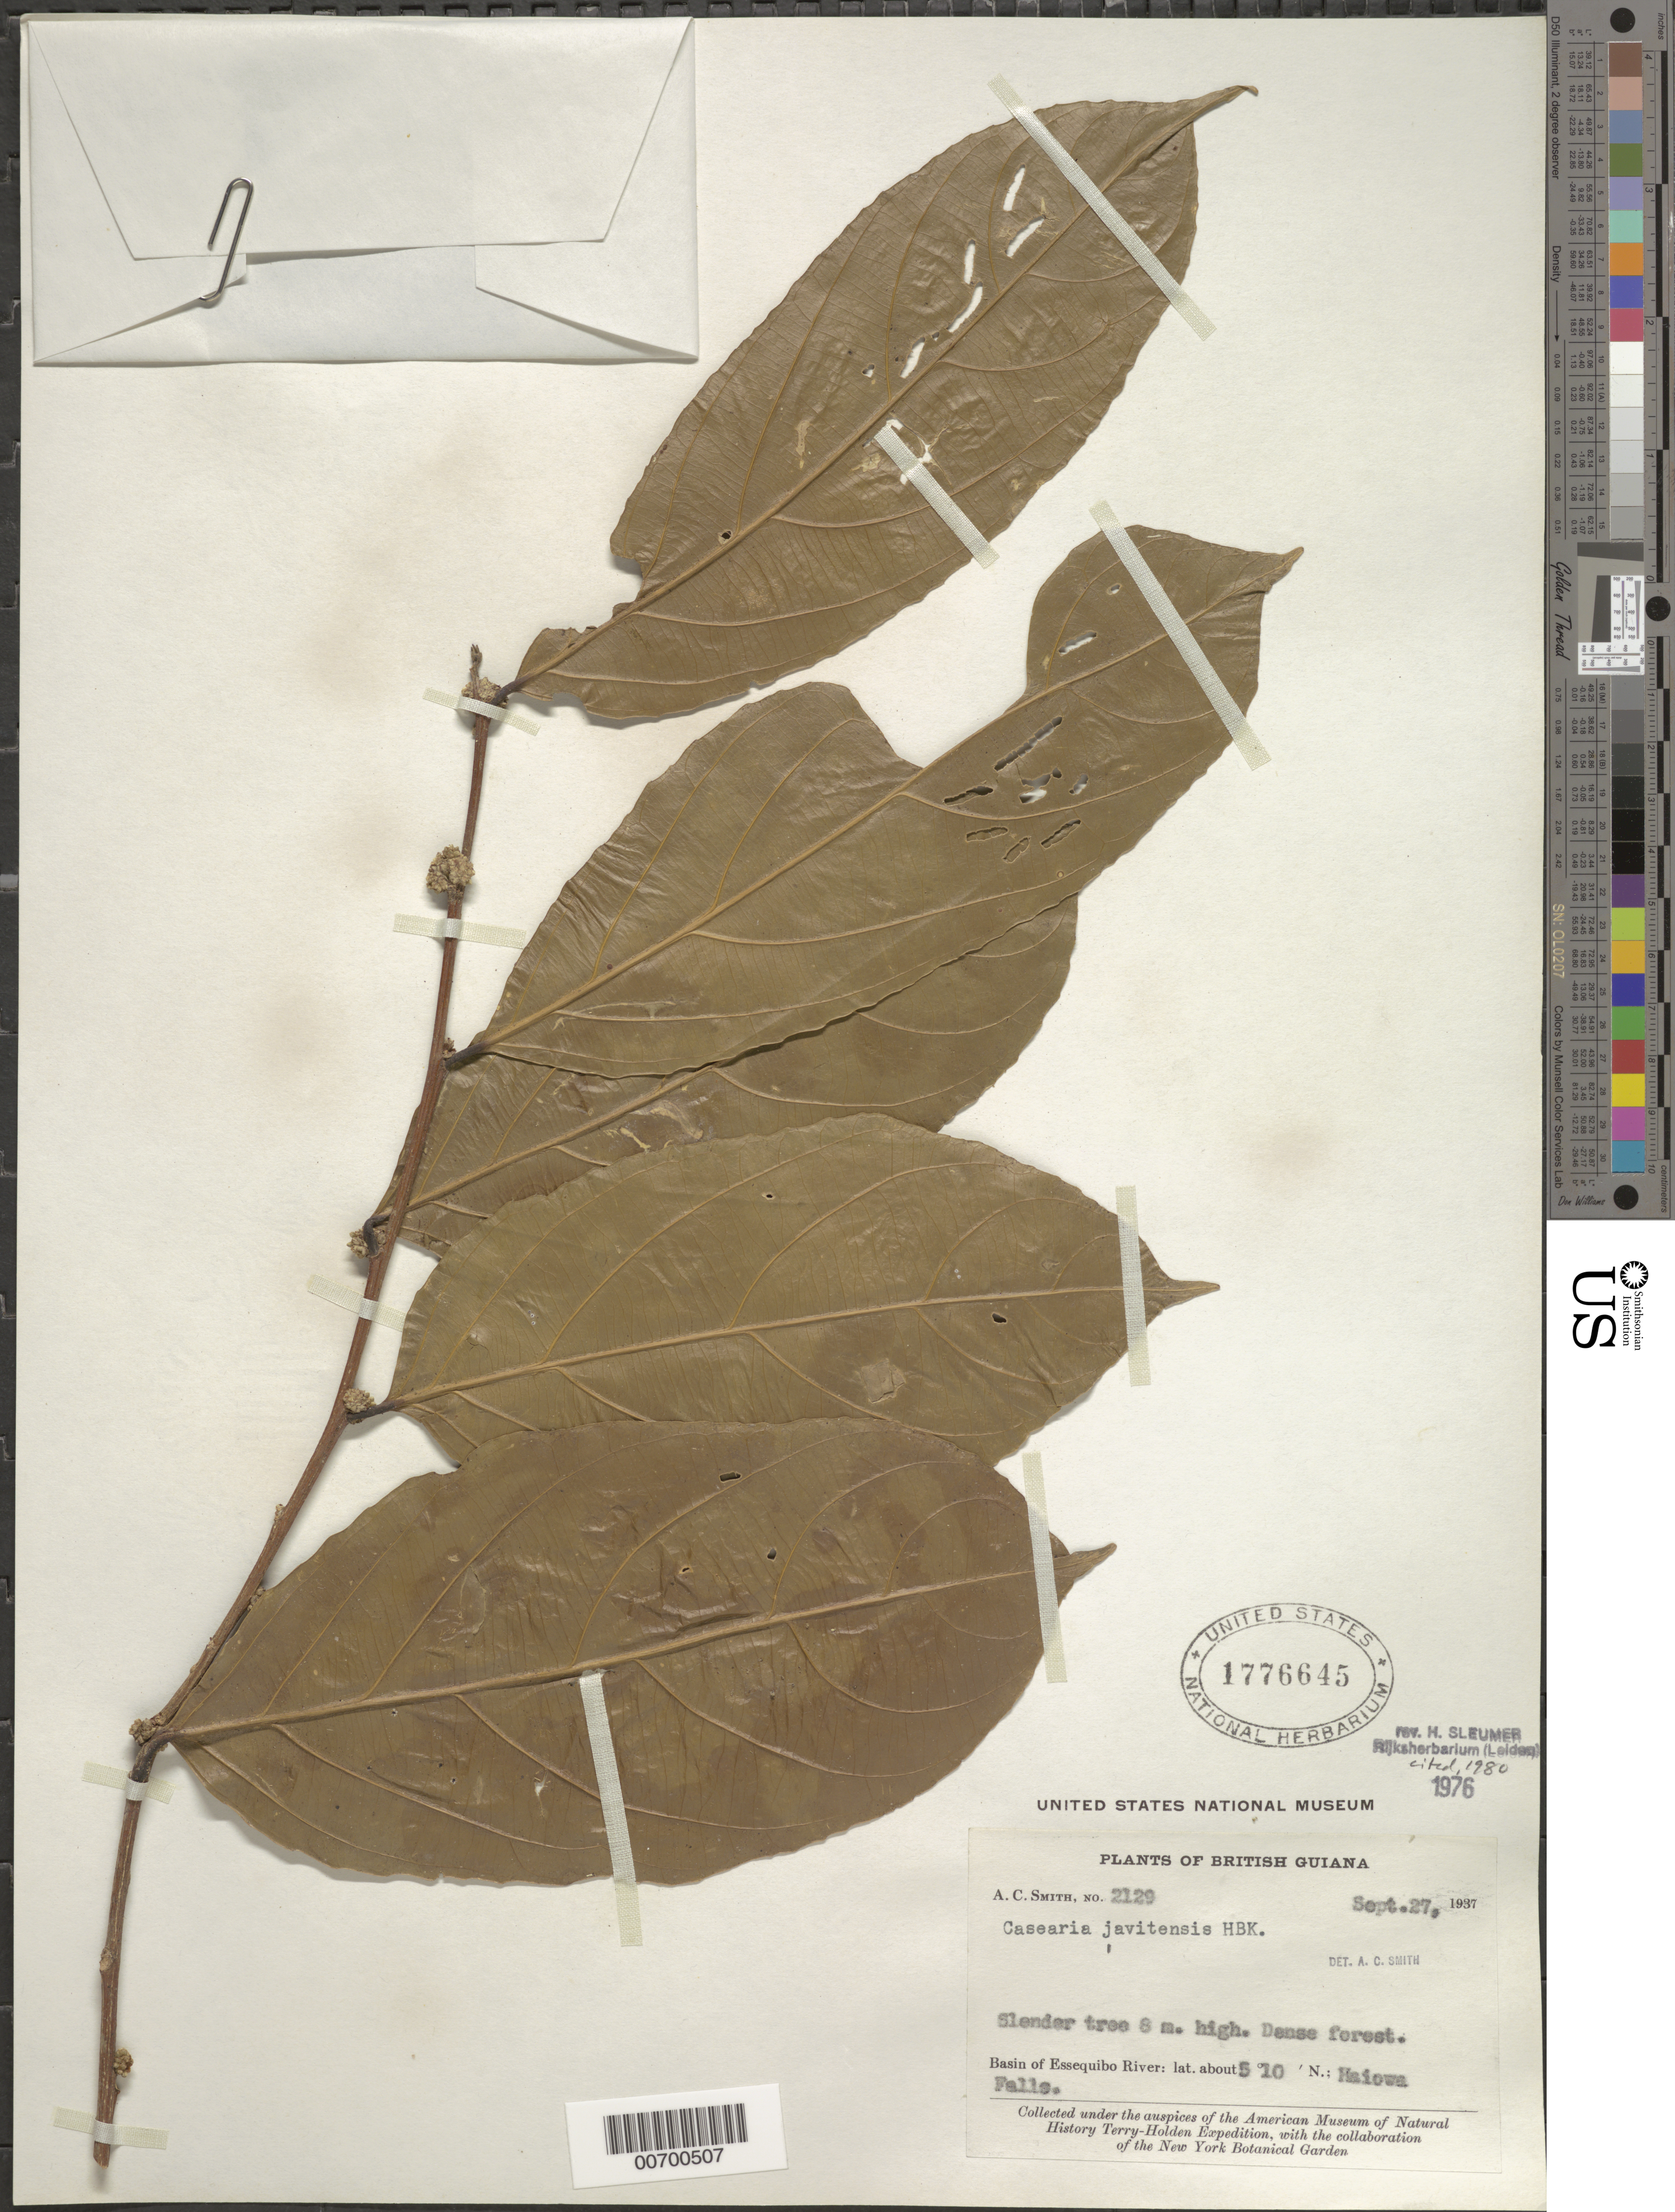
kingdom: Plantae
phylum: Tracheophyta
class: Magnoliopsida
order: Malpighiales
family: Salicaceae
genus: Piparea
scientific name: Piparea multiflora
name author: C.F. Gaertn.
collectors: A. C. Smith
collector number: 2129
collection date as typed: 27-Sep-37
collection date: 1937-09-27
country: Guyana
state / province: Potaro-Siparuni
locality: Haiowa Falls, Essequibo River basin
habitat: Dense forest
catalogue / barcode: US 1776645